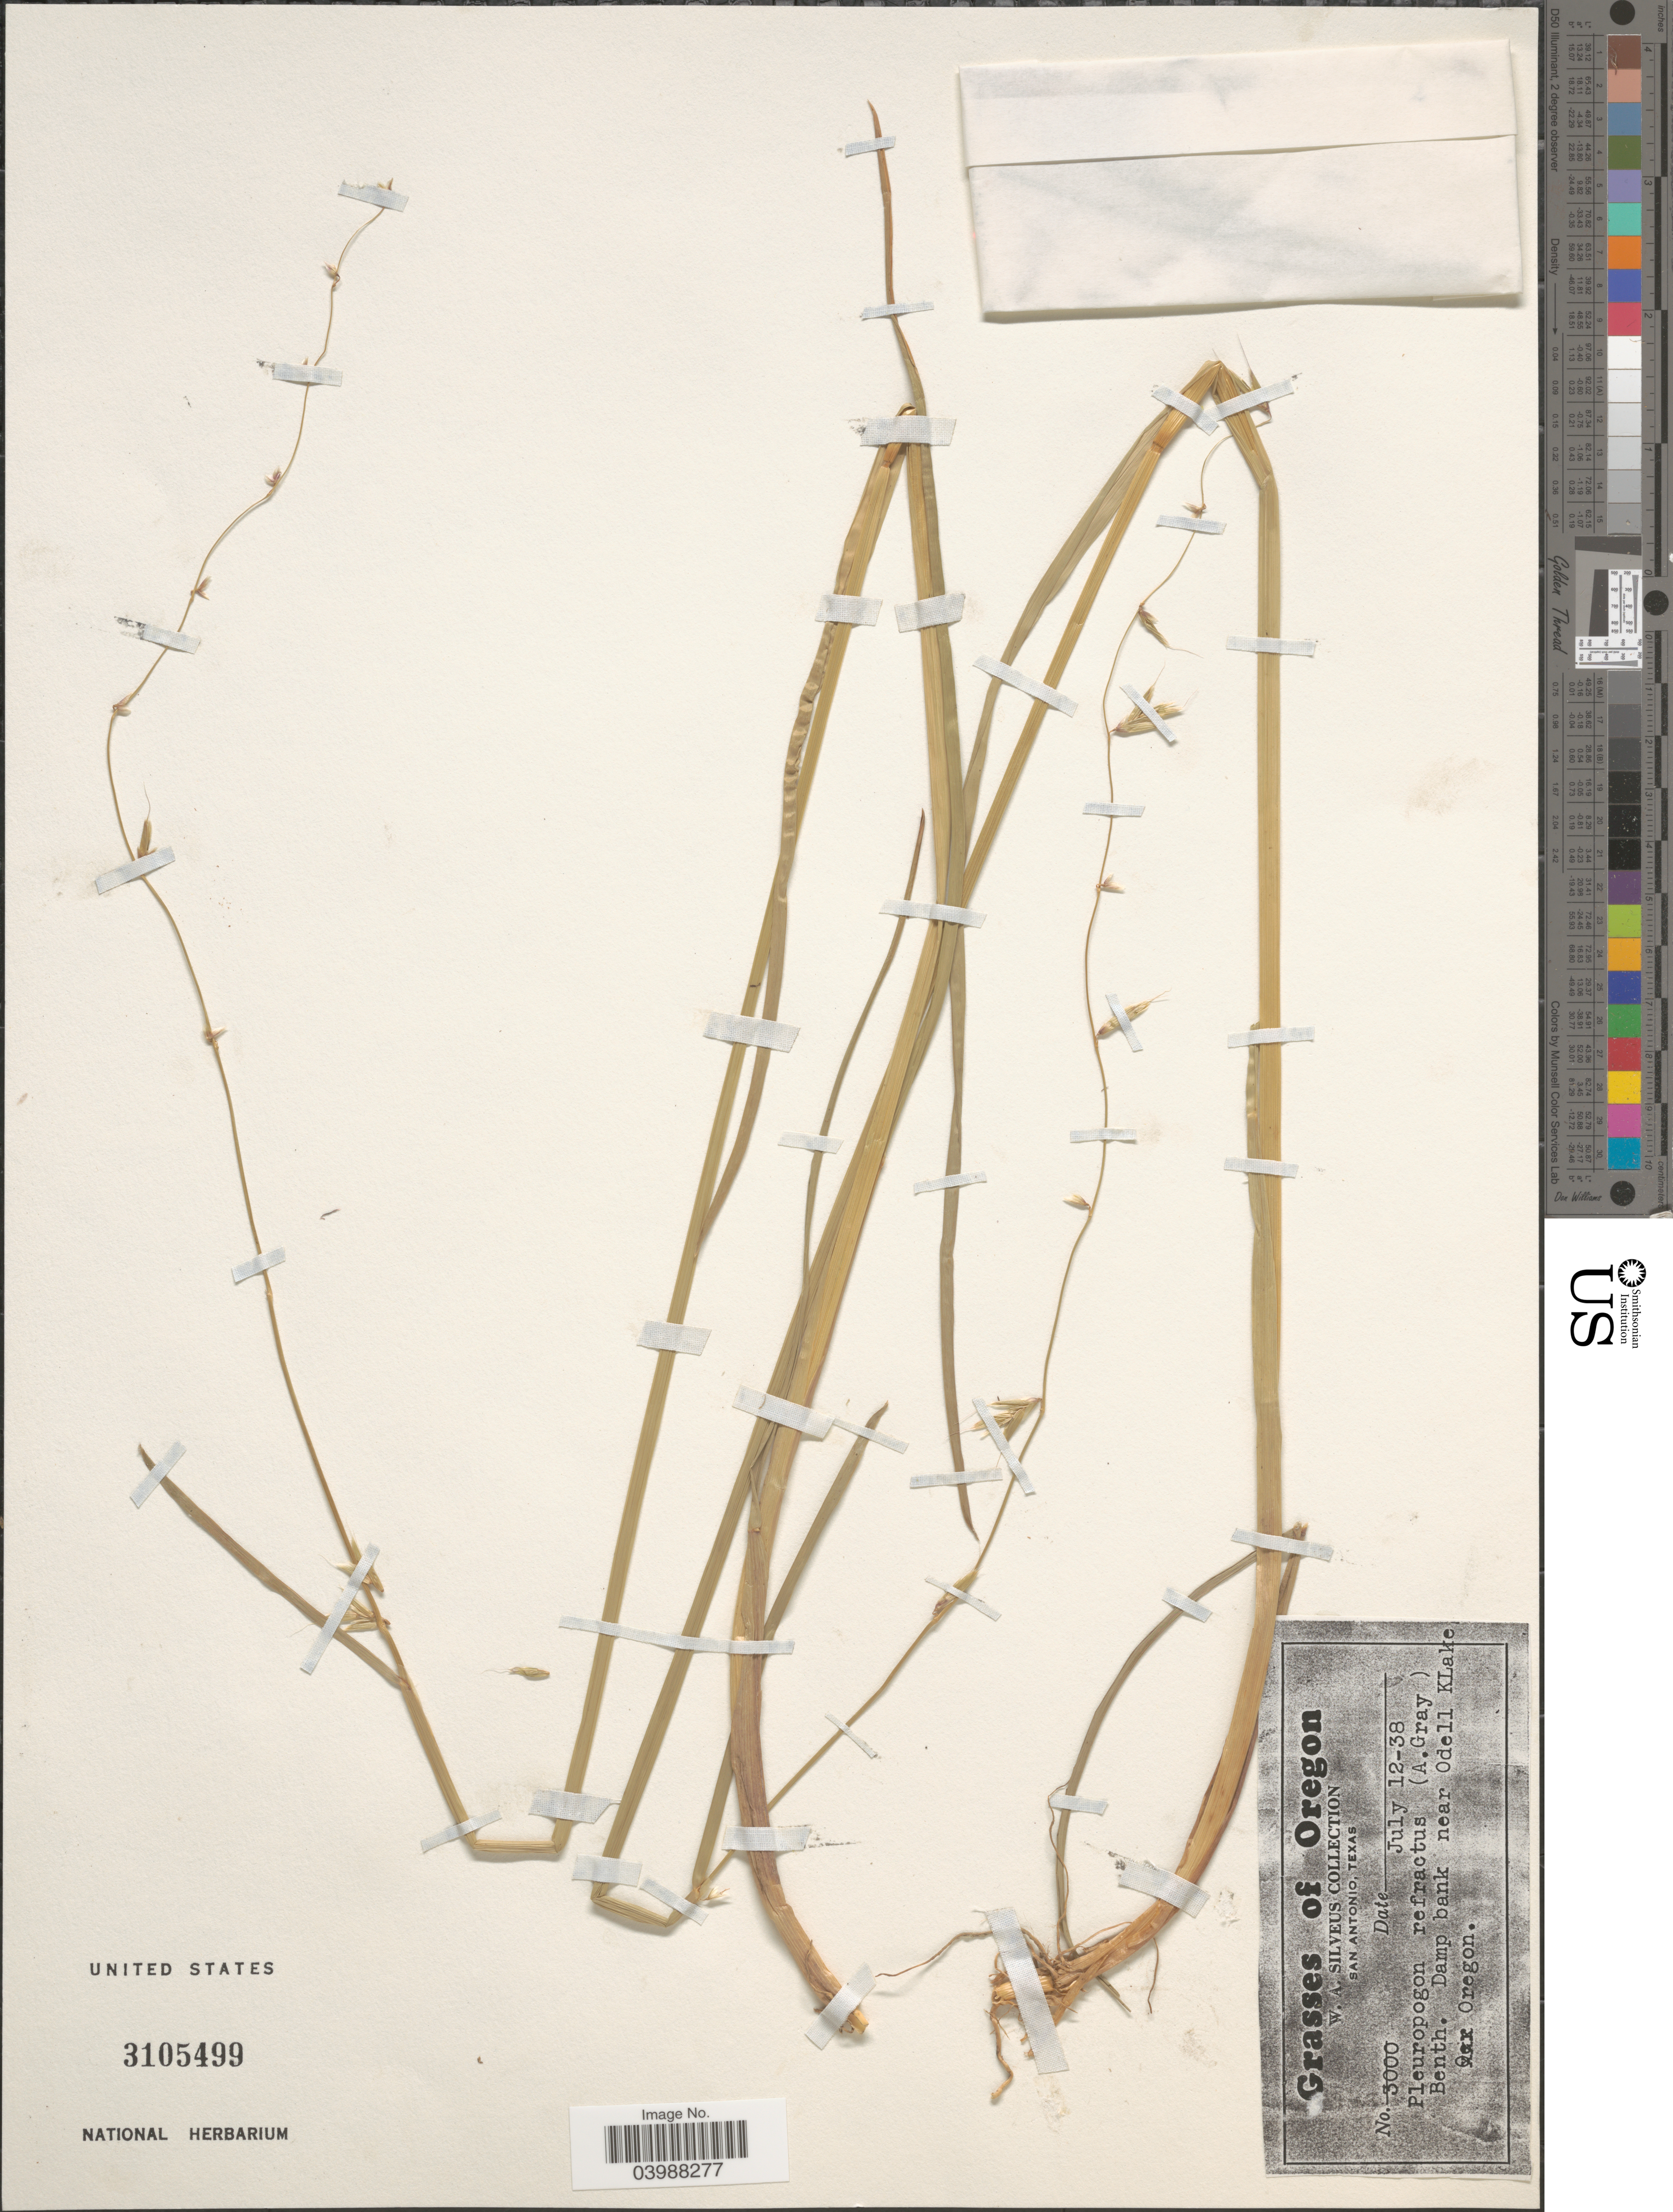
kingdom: Plantae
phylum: Tracheophyta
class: Liliopsida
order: Poales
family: Poaceae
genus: Pleuropogon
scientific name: Pleuropogon refractus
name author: (A. Gray) Benth.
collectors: W. Silveus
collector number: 3000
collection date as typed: Transcribed d/m/y: 12/7/38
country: United States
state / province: Oregon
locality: Damp bank near Odell K Lake.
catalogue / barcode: US 3105499